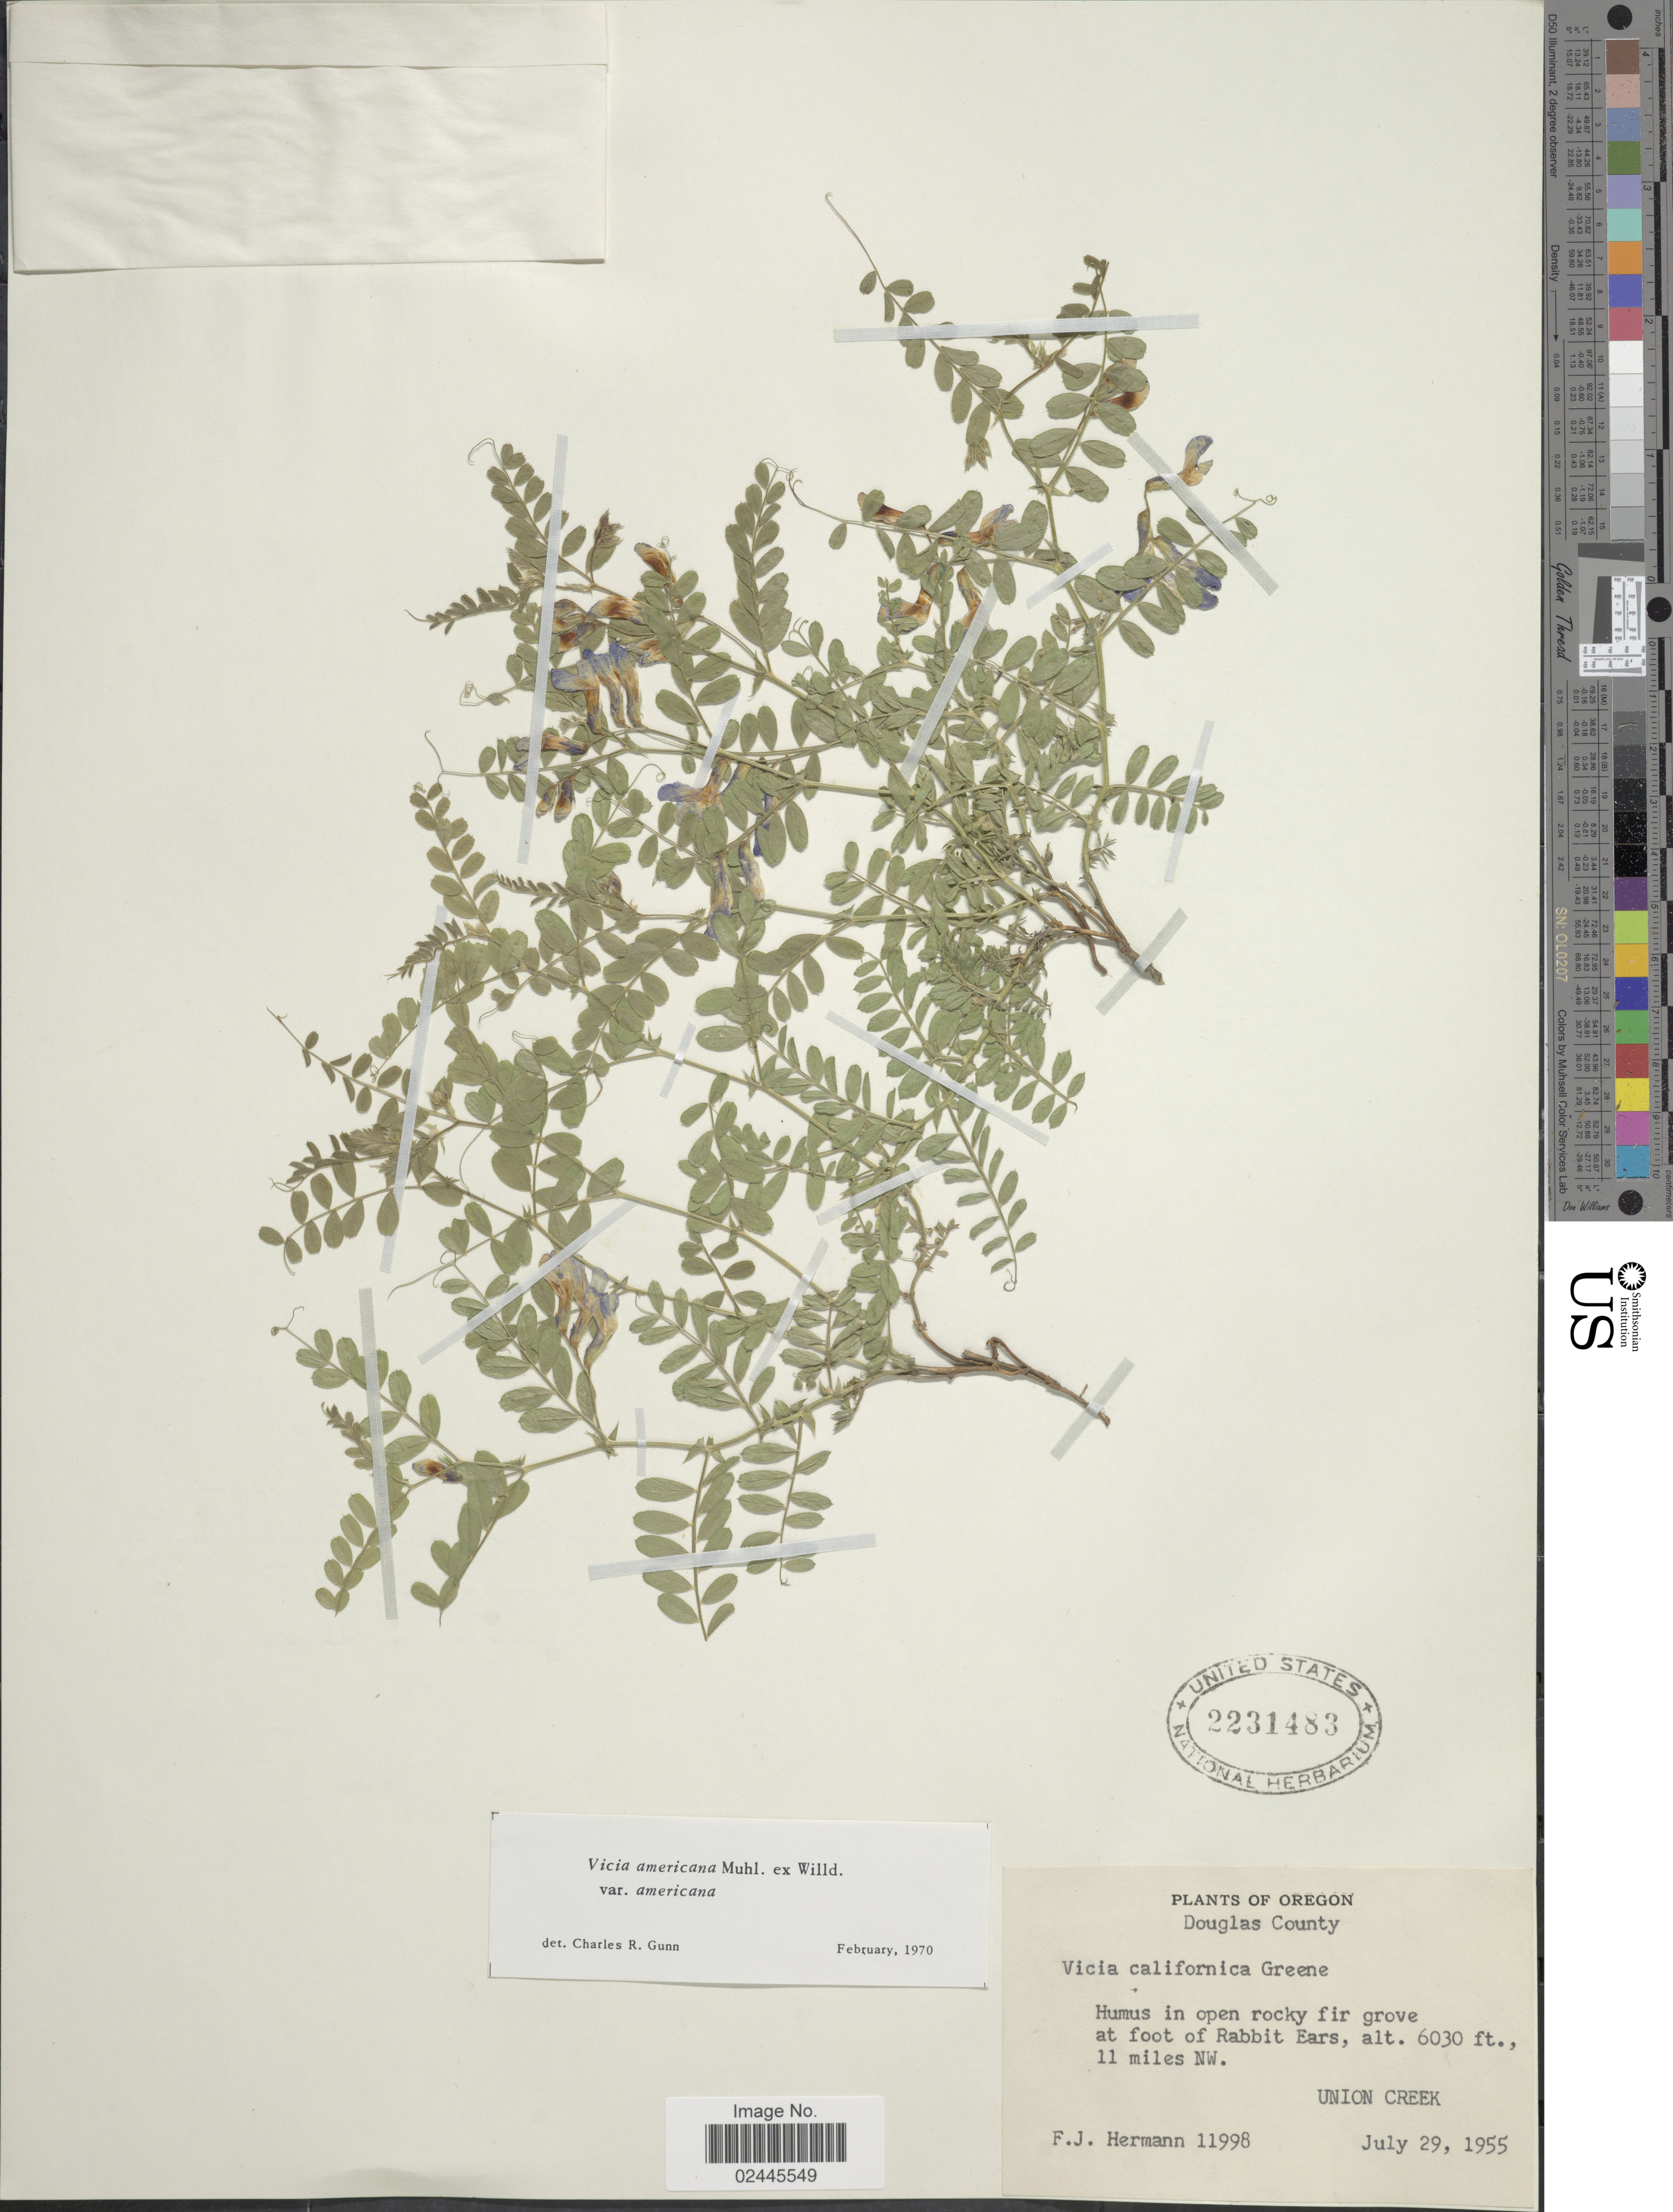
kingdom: Plantae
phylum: Tracheophyta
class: Magnoliopsida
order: Fabales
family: Fabaceae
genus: Vicia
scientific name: Vicia americana var. americana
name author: Muhl. ex Willd.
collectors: F. J. Hermann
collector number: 11998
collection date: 1955-07-29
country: United States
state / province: Oregon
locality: Douglas County, in open rocky fir grove at foot of Rabbit Ears, 11 miles NW. Union Creek.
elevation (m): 1838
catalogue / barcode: US 2231483